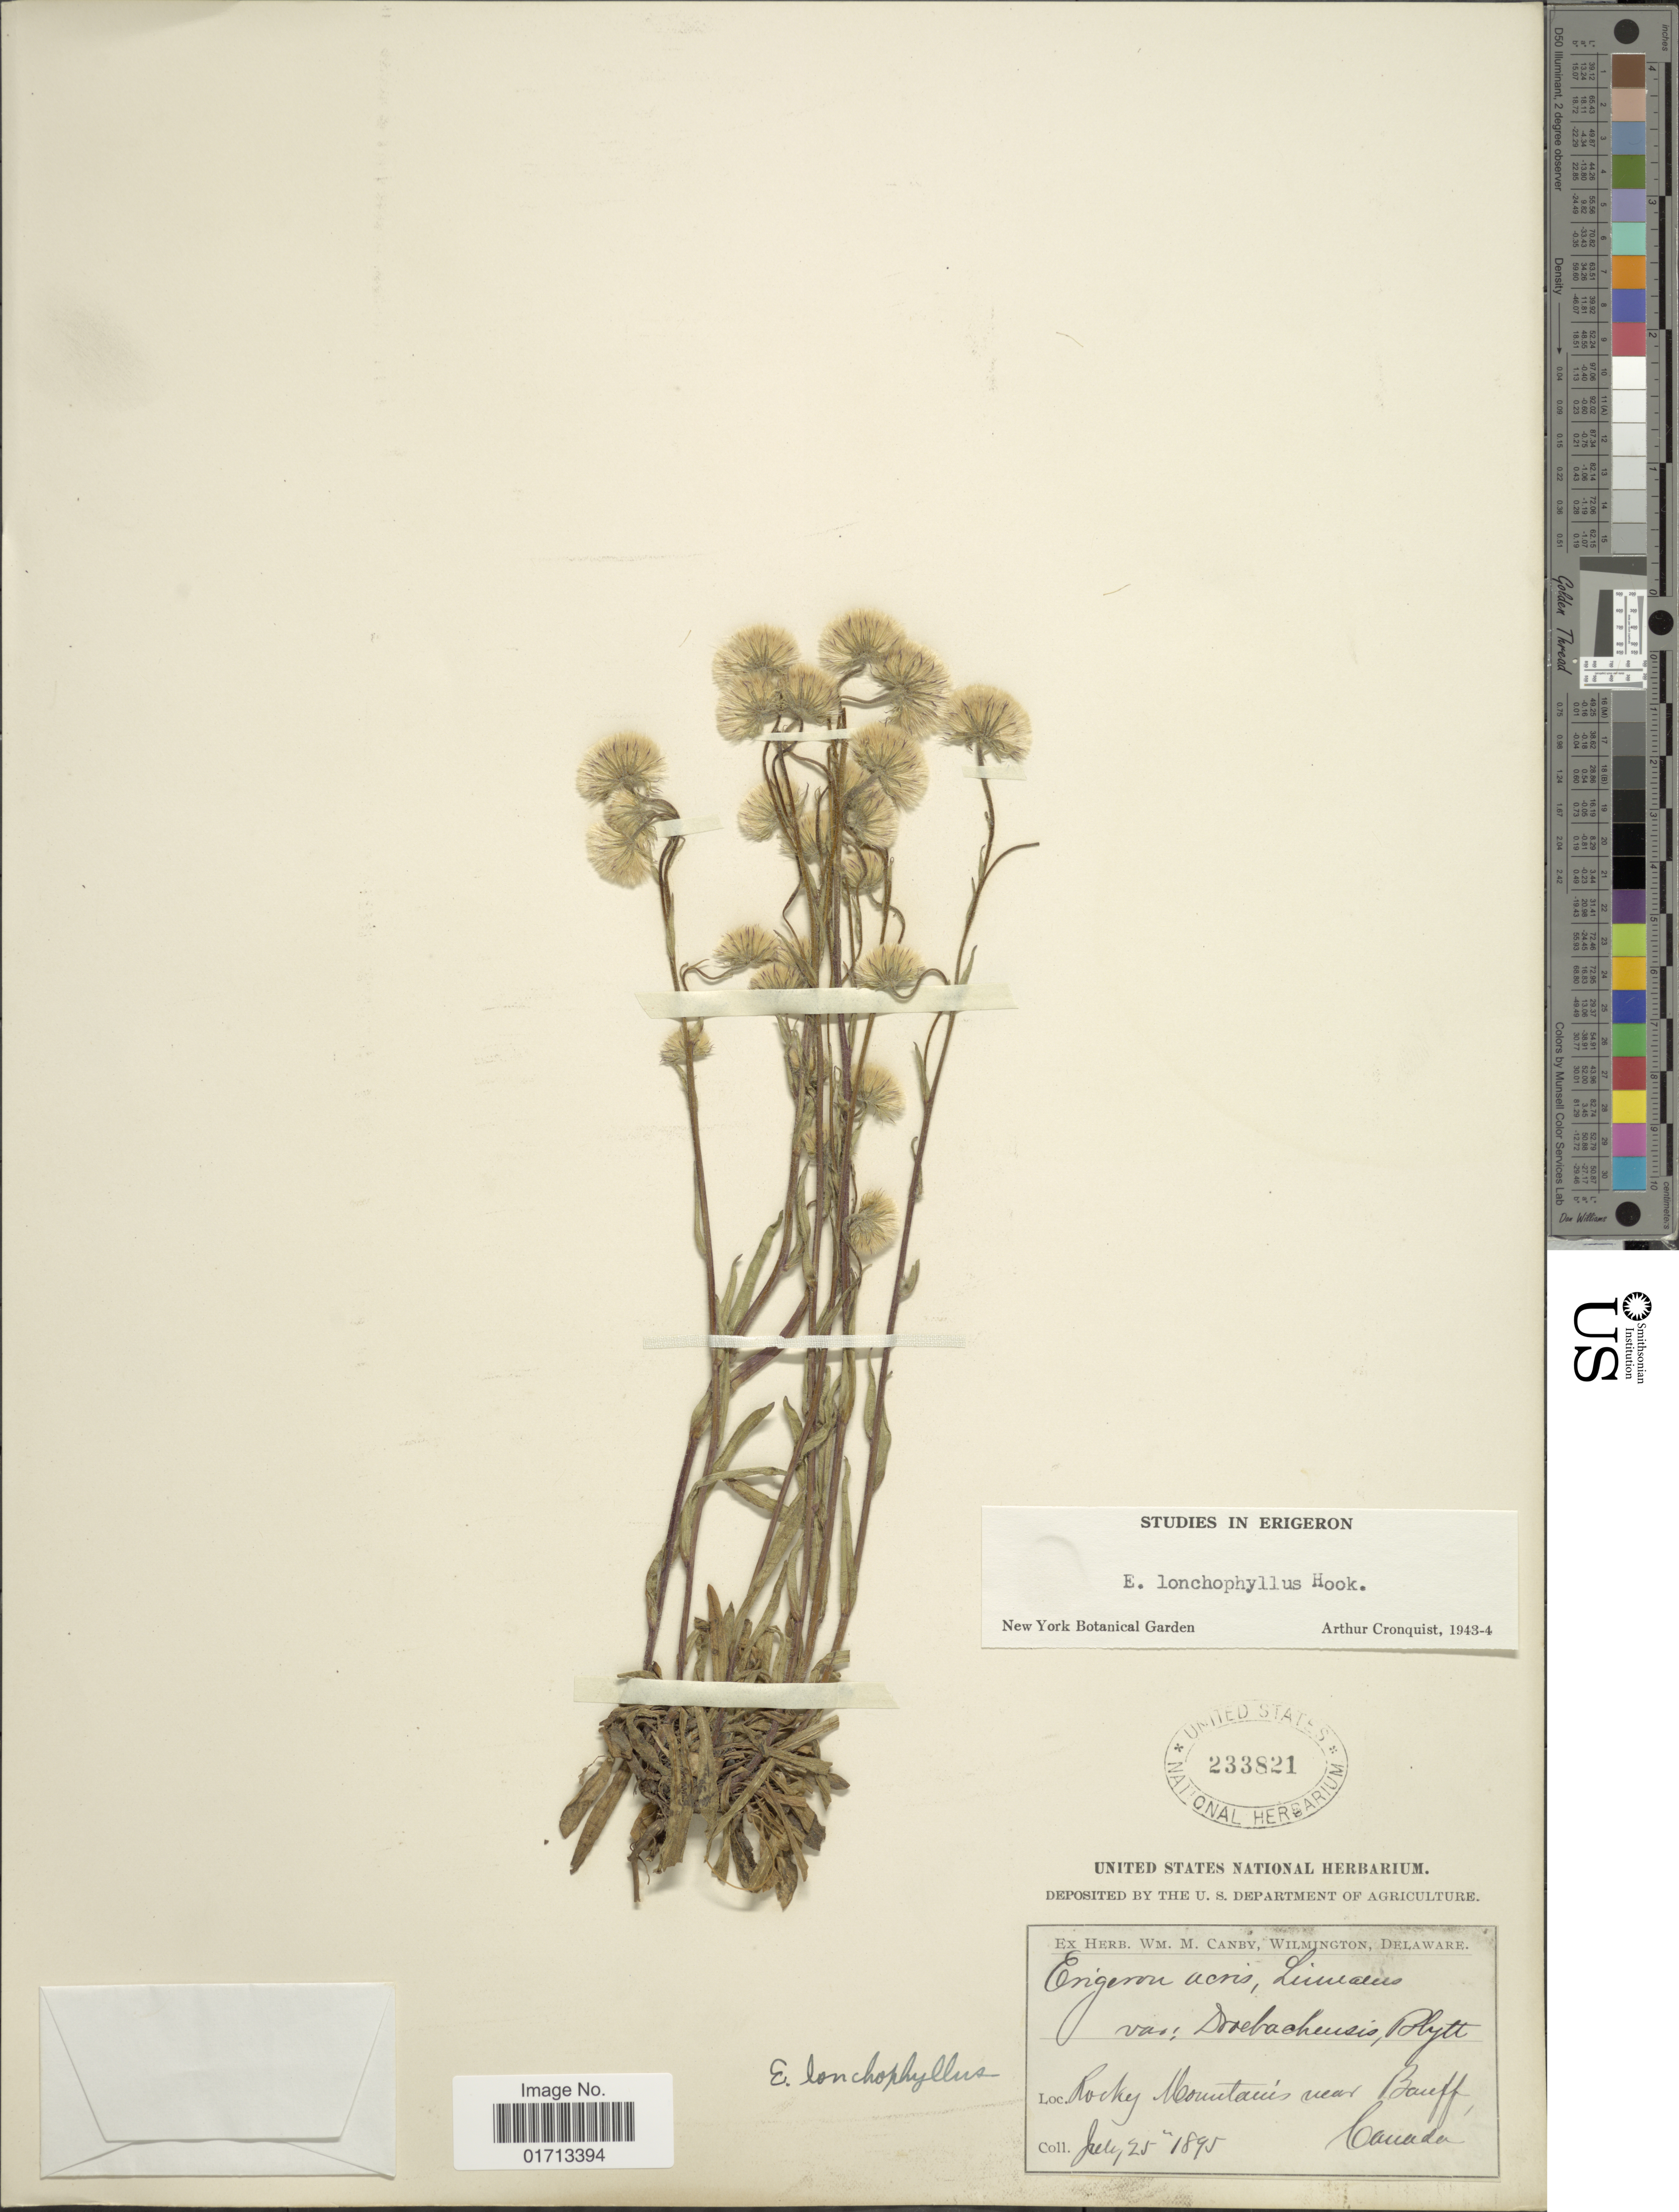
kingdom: Plantae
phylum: Tracheophyta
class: Magnoliopsida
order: Asterales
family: Asteraceae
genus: Erigeron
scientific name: Erigeron lonchophyllus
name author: Hook.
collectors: ex herb. W.M. Canby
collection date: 1895-07-25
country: Canada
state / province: Alberta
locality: Rocky Mountains near Banff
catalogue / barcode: US 233821